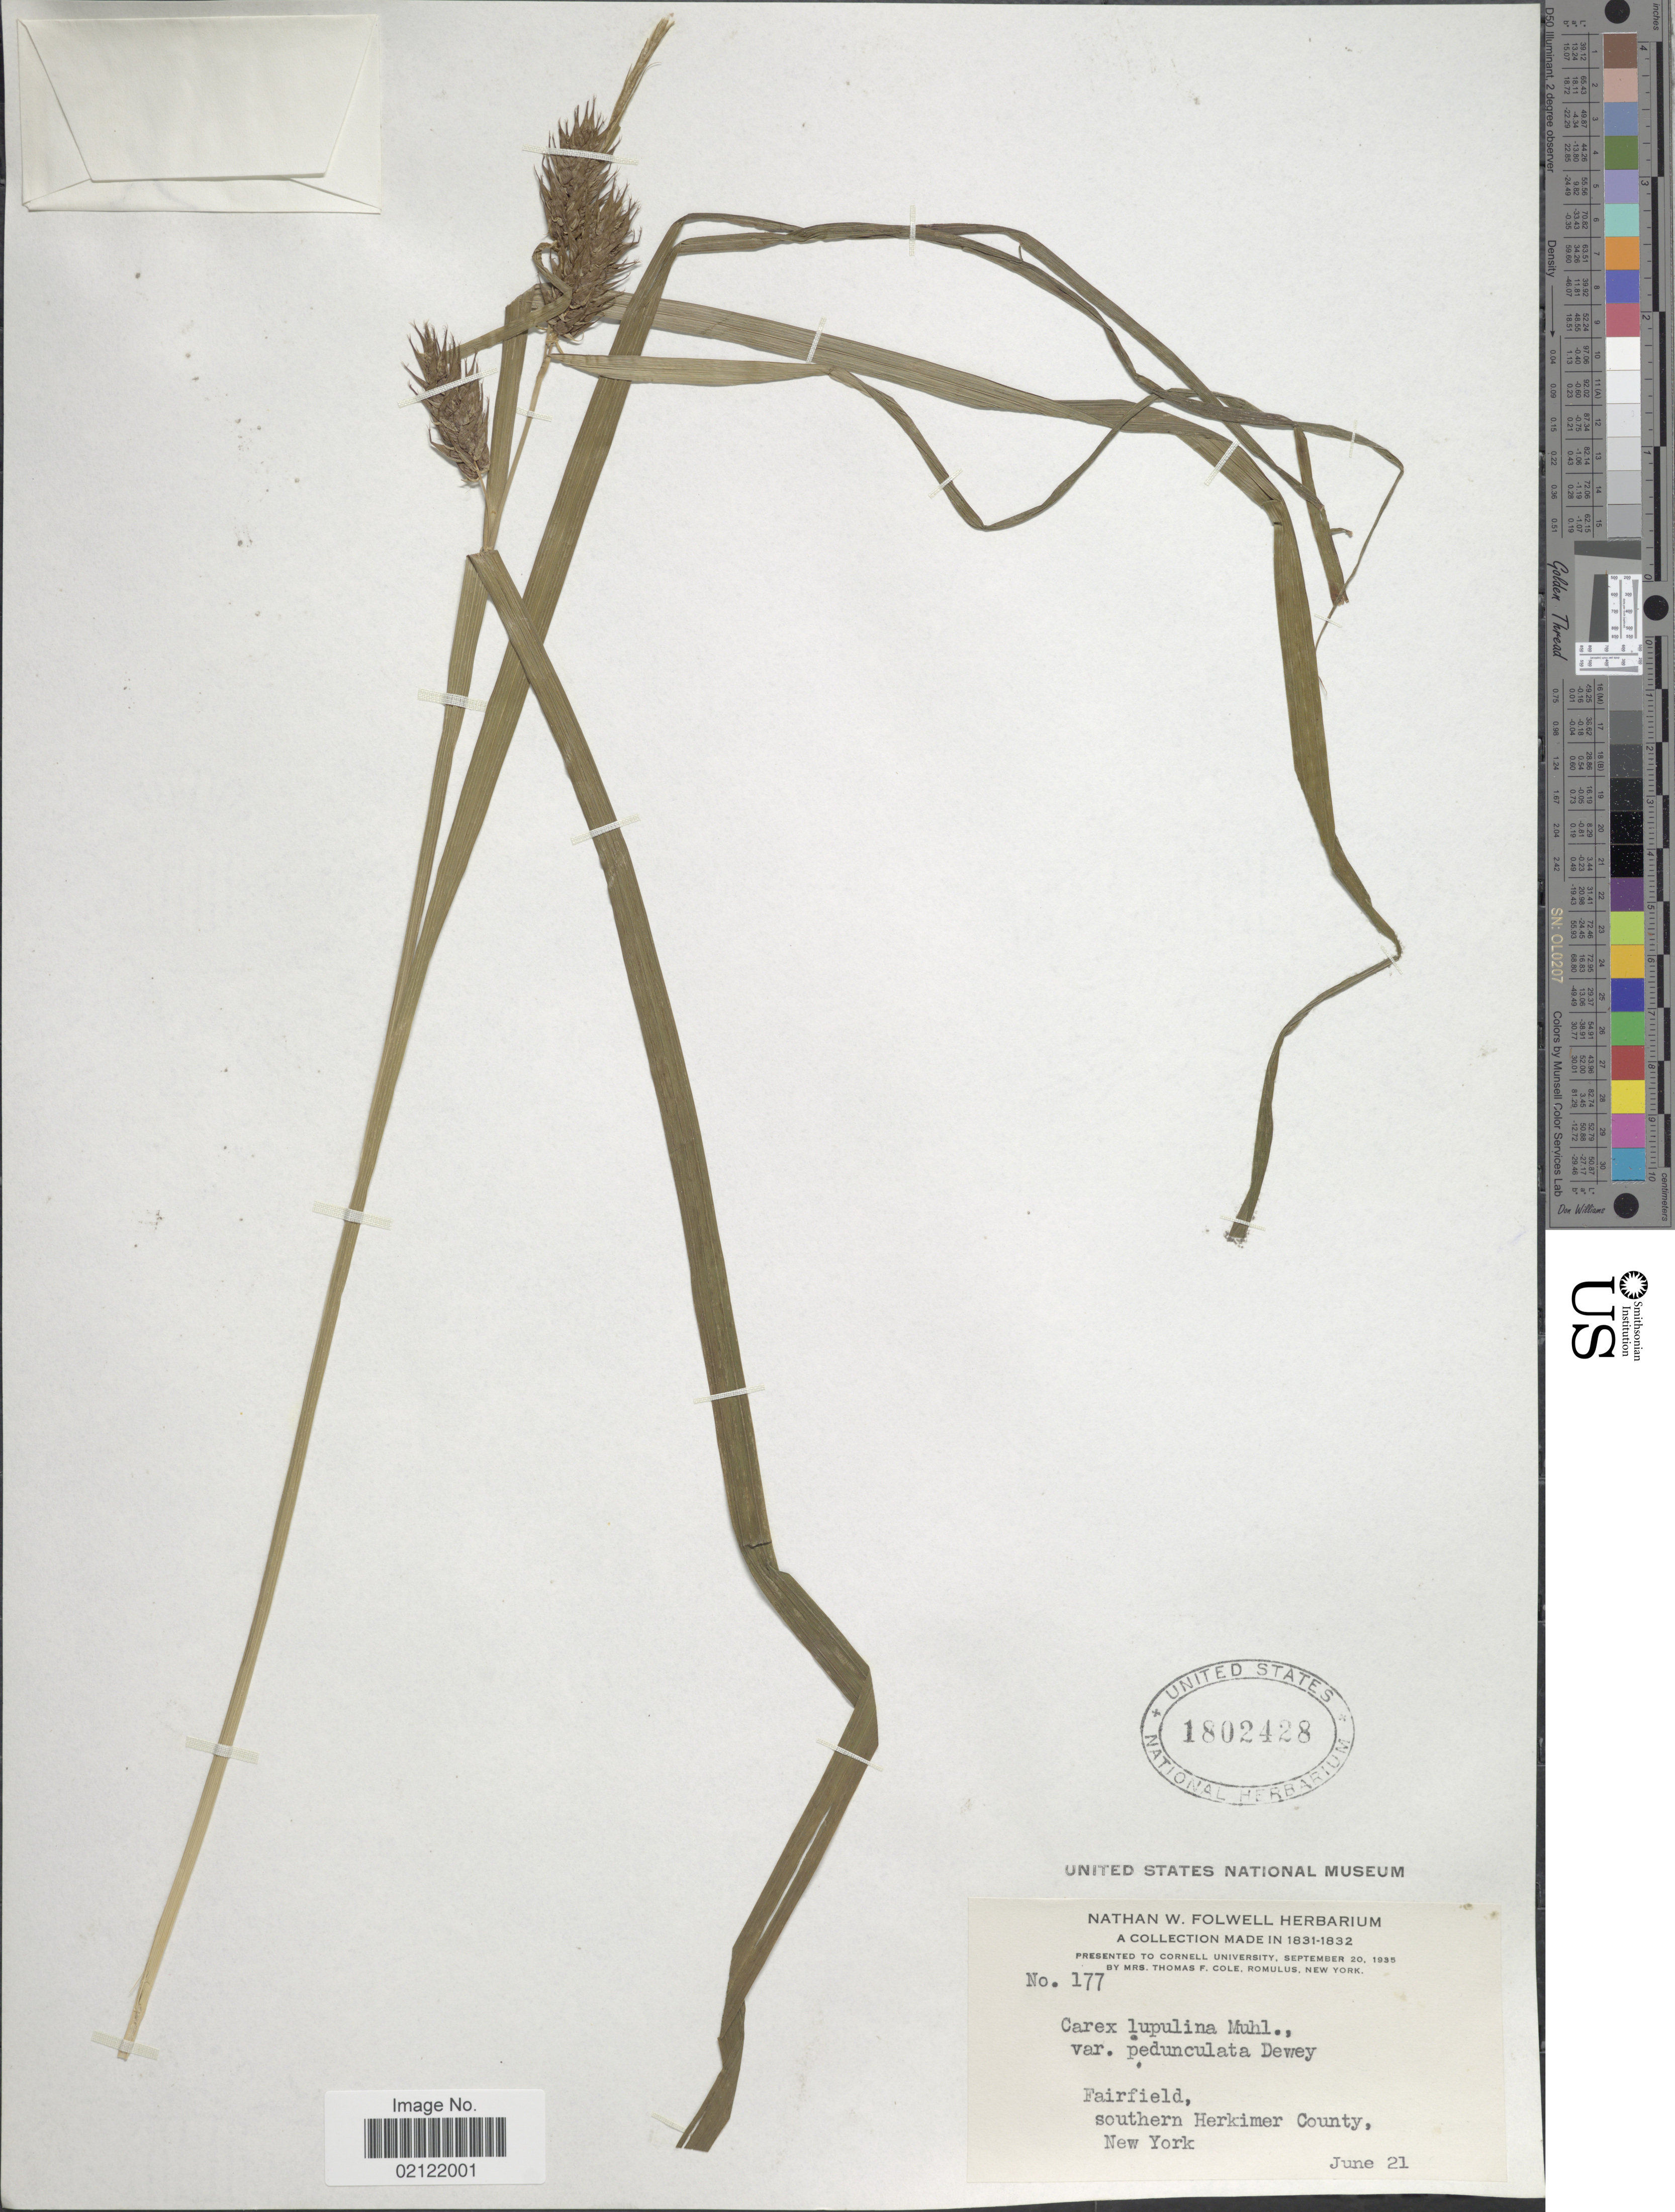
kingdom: Plantae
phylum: Tracheophyta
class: Liliopsida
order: Poales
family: Cyperaceae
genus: Carex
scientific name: Carex lupulina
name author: Muhl. ex Willd.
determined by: Strong, Mark T., (BOT), Smithsonian Institution - National Museum of Natural History (UNITED STATES)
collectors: ex herb. Nathan W. Folwell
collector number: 177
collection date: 1831-06-21/1832-06-21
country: United States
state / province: New York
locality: Fairfield, southern Herkimer County, New York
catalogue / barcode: US 1802428